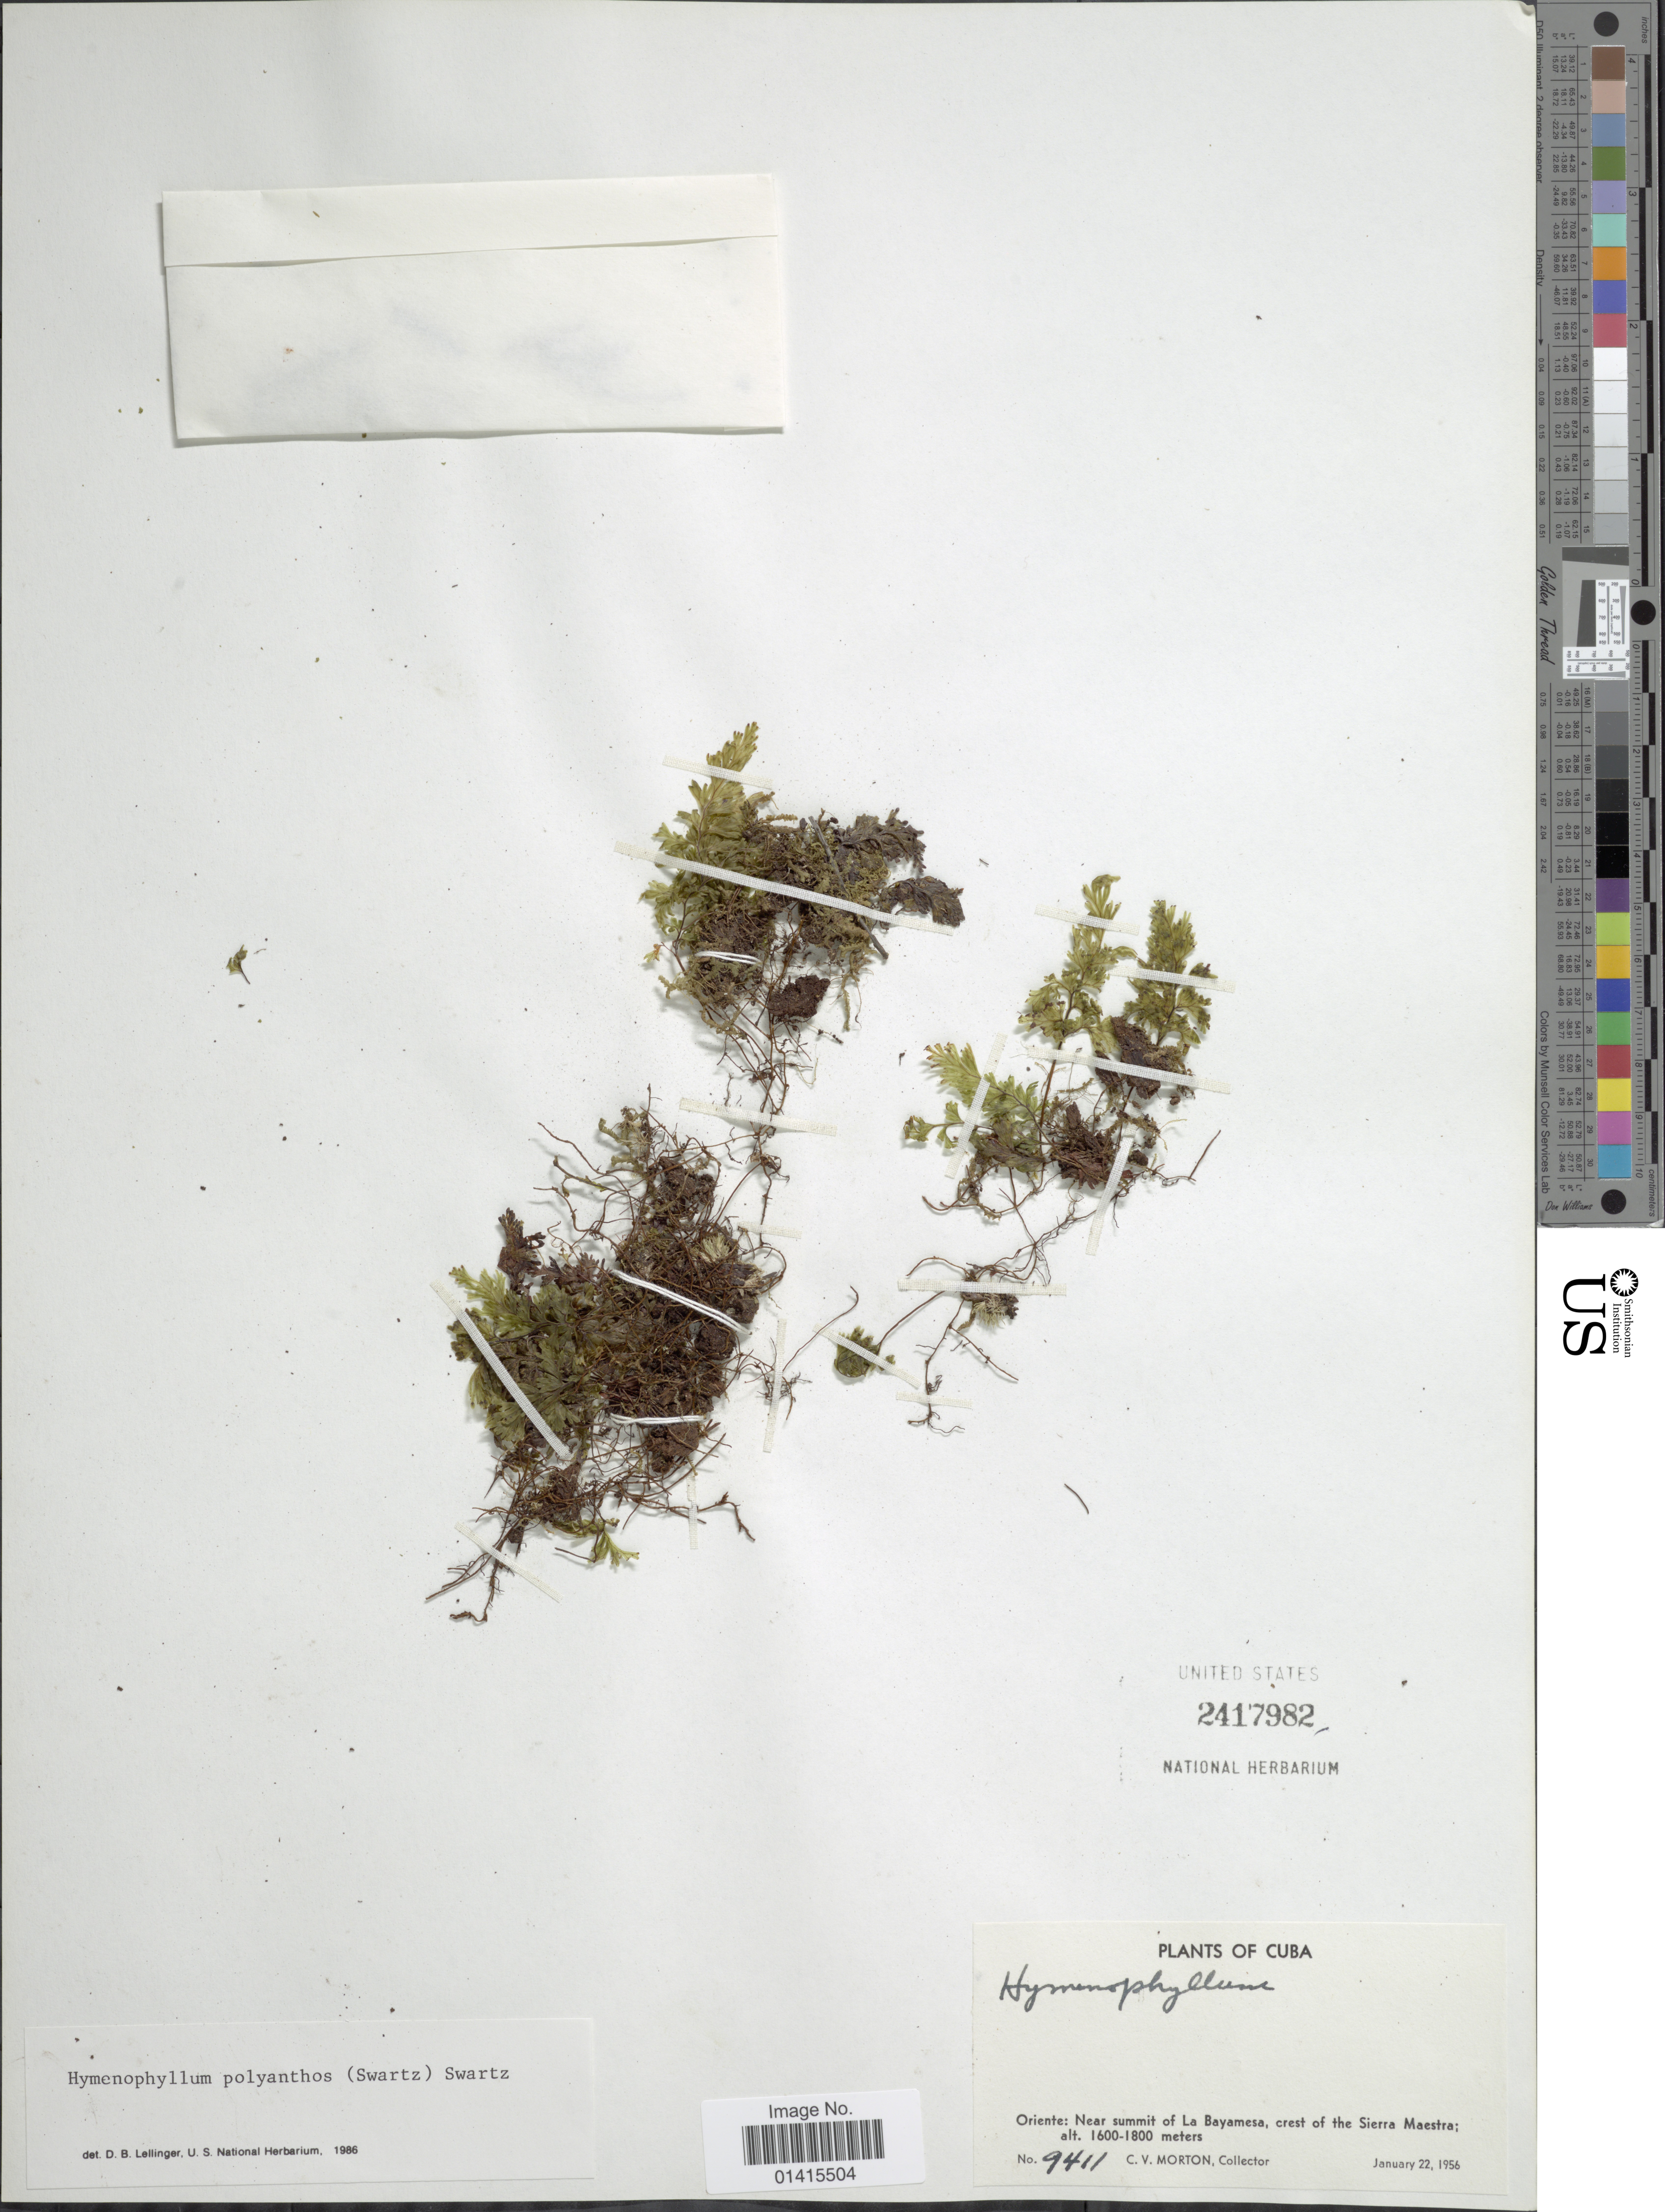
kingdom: Plantae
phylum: Tracheophyta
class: Polypodiopsida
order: Hymenophyllales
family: Hymenophyllaceae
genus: Hymenophyllum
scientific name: Hymenophyllum polyanthos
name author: (Sw.) Sw.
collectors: C. V. Morton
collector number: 9411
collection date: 1956-01-22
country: Cuba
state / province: Oriente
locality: Near summit of La Bayamesa, crest of the Sierra Maestra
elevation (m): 1600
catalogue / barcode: US 2417982